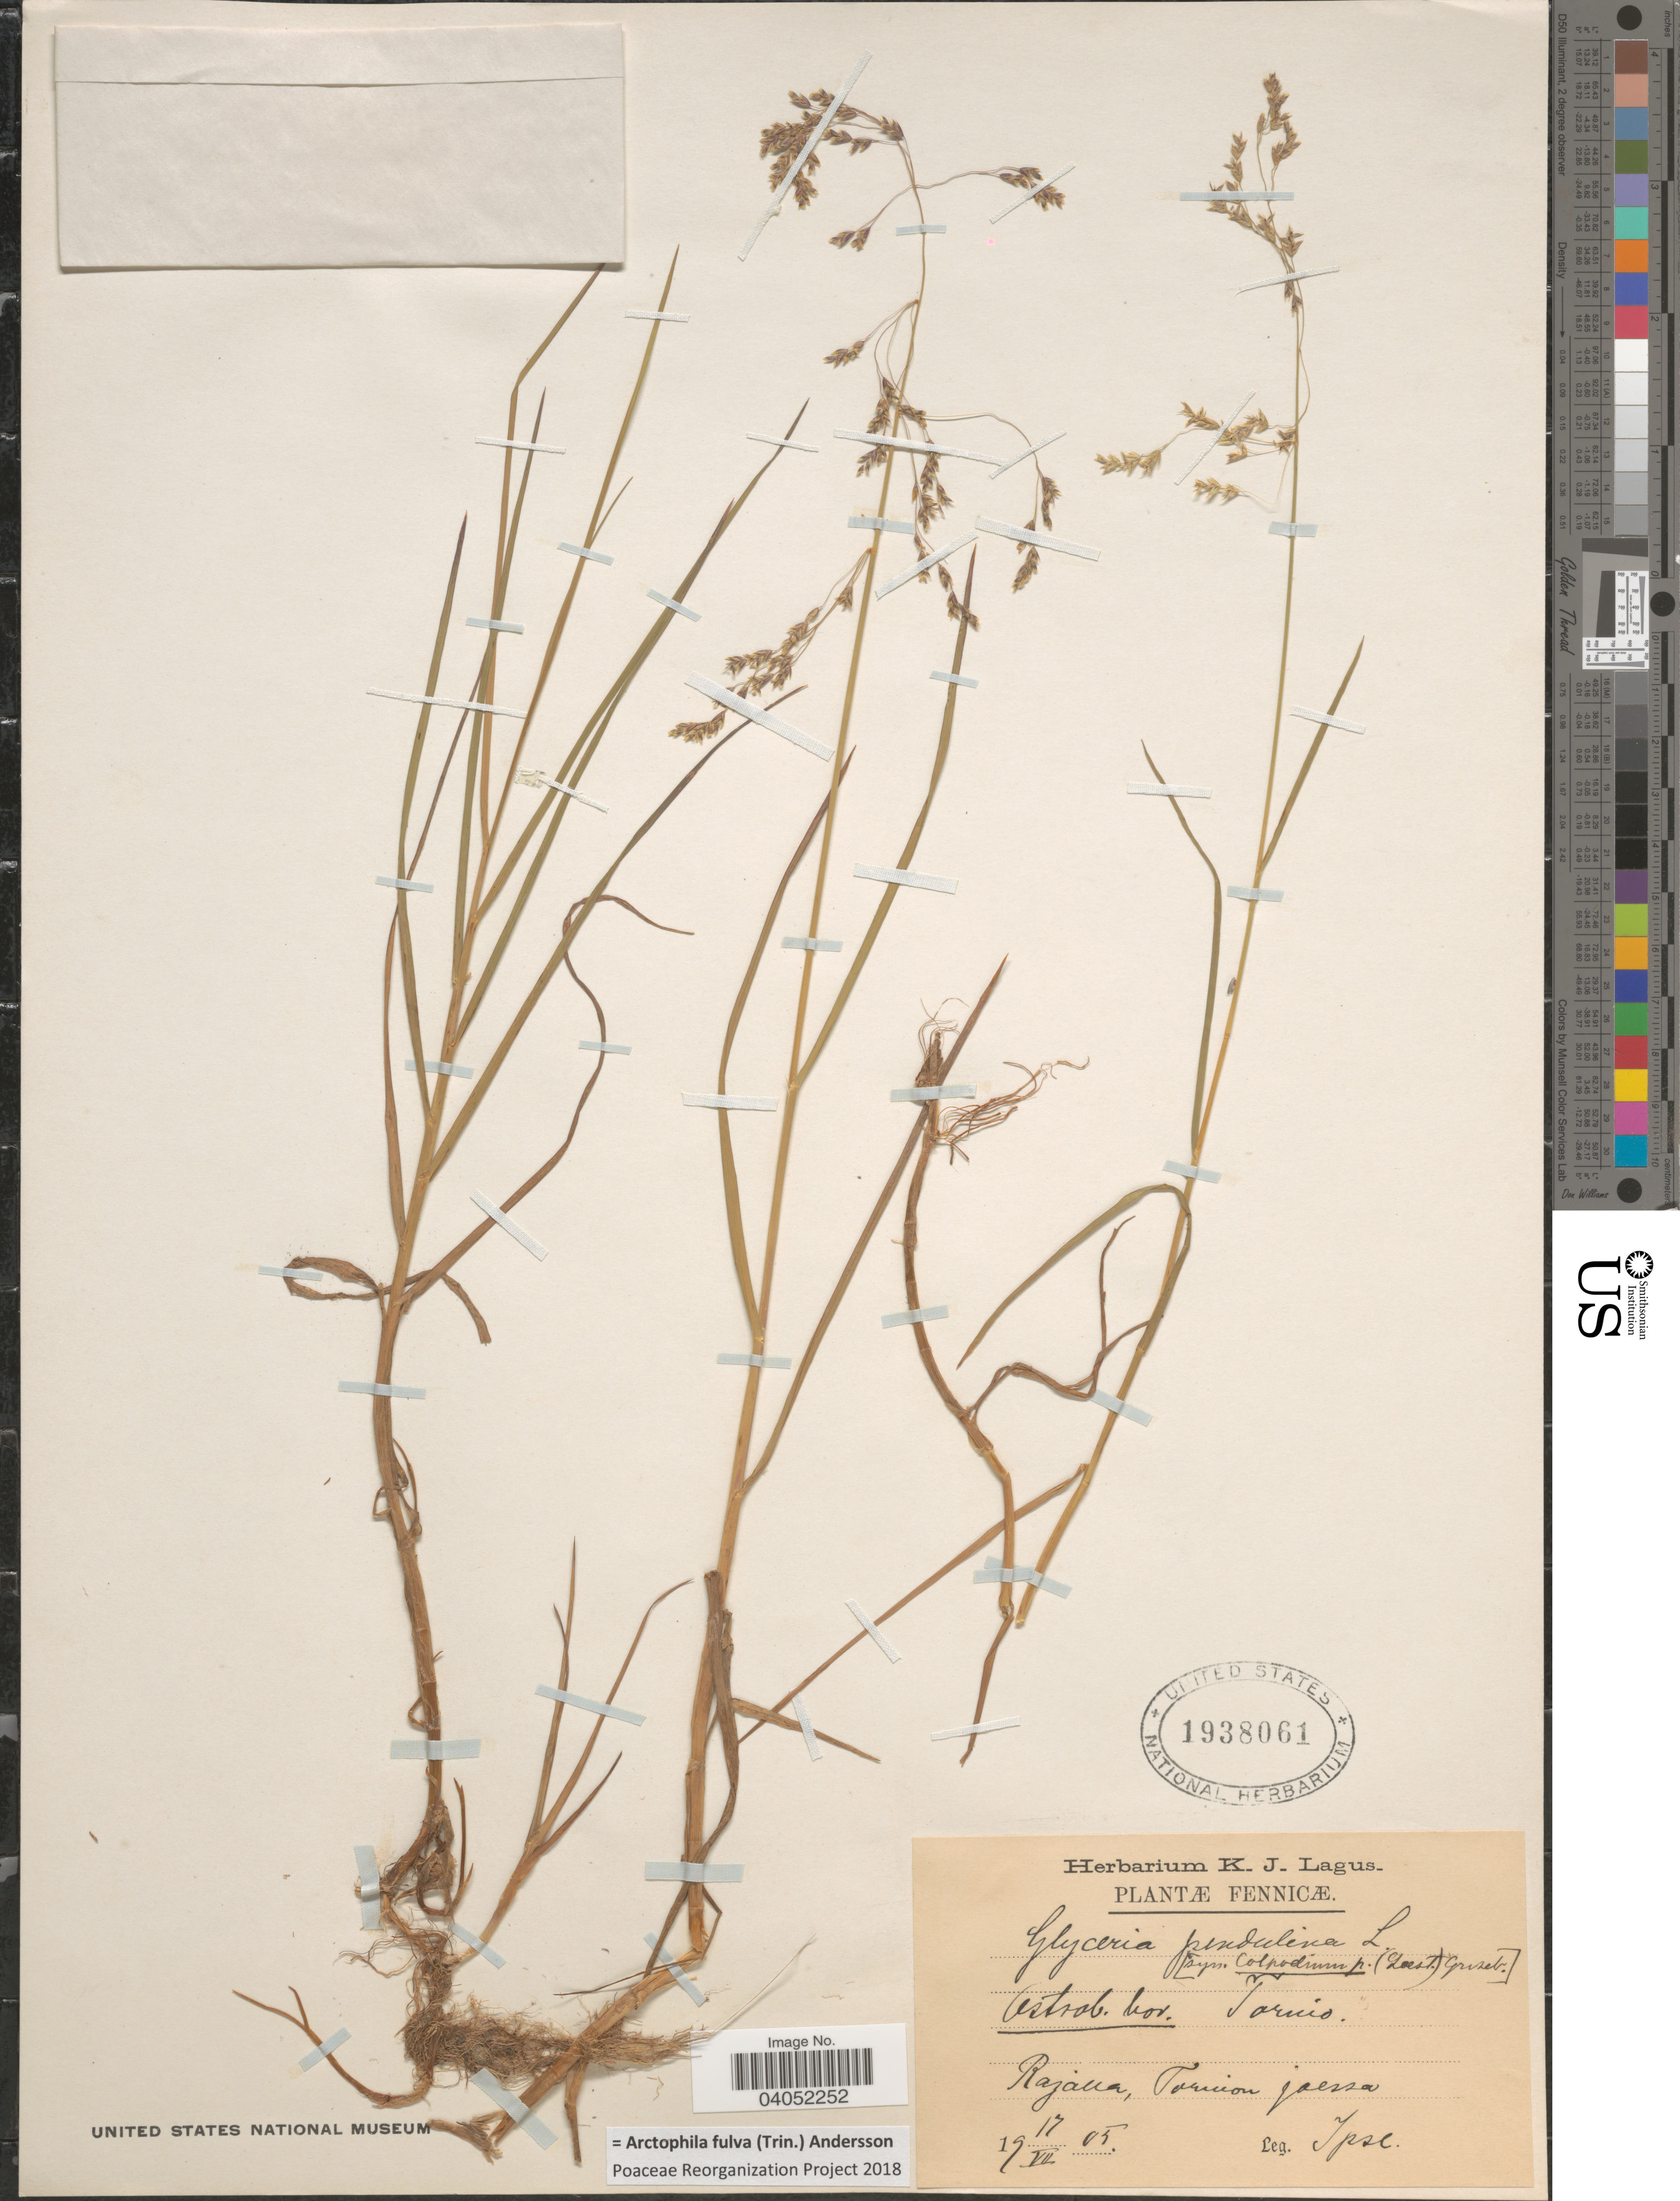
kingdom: Plantae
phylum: Tracheophyta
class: Liliopsida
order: Poales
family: Poaceae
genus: Arctophila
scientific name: Arctophila fulva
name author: (Trin.) Andersson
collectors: K. Lagus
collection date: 1905-07-17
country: Finland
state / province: Pohjanmaa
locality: Fennicæ. Ostrob. bor. Tornio. Rajalla, Tornion jaessa.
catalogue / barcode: US 1938061